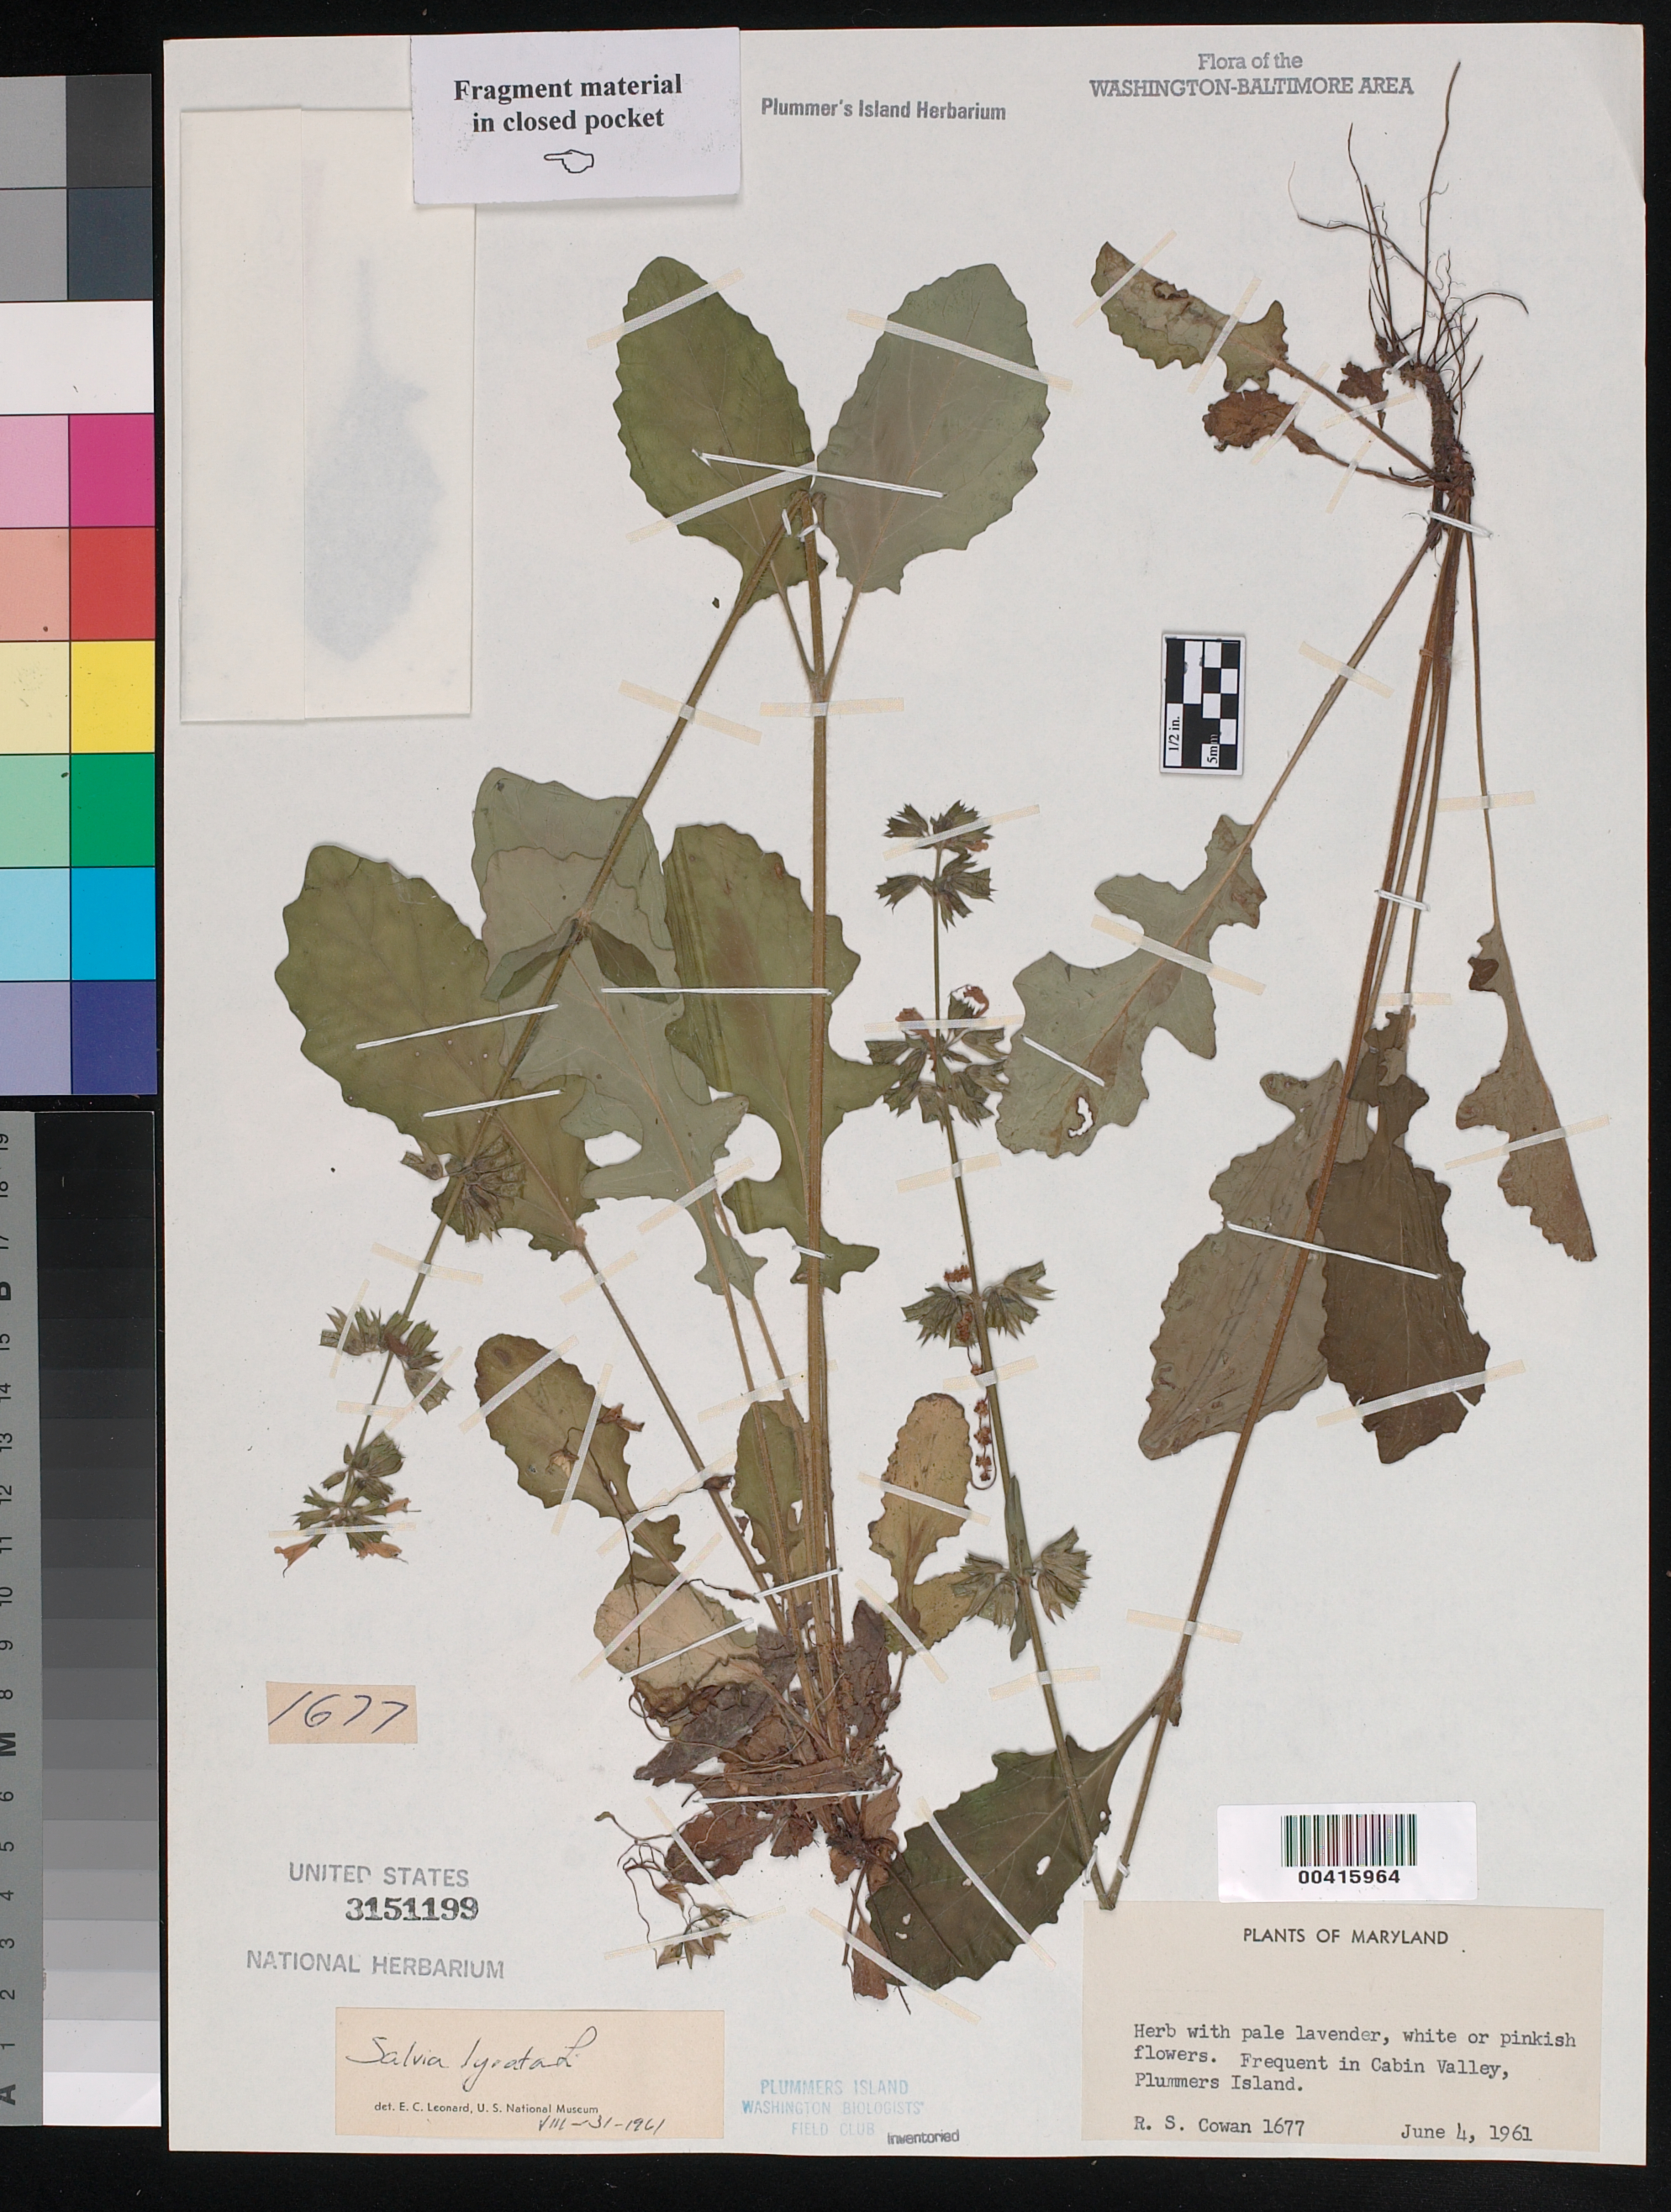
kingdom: Plantae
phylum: Tracheophyta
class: Magnoliopsida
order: Lamiales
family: Lamiaceae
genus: Salvia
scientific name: Salvia lyrata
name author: L.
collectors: R. S. Cowan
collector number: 1677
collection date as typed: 04 Jun 1961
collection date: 1961-06-04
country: United States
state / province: Maryland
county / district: Montgomery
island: Plummers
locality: Plummer's Island; Cabin Valley C. & O. Canal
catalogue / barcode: US 3151199